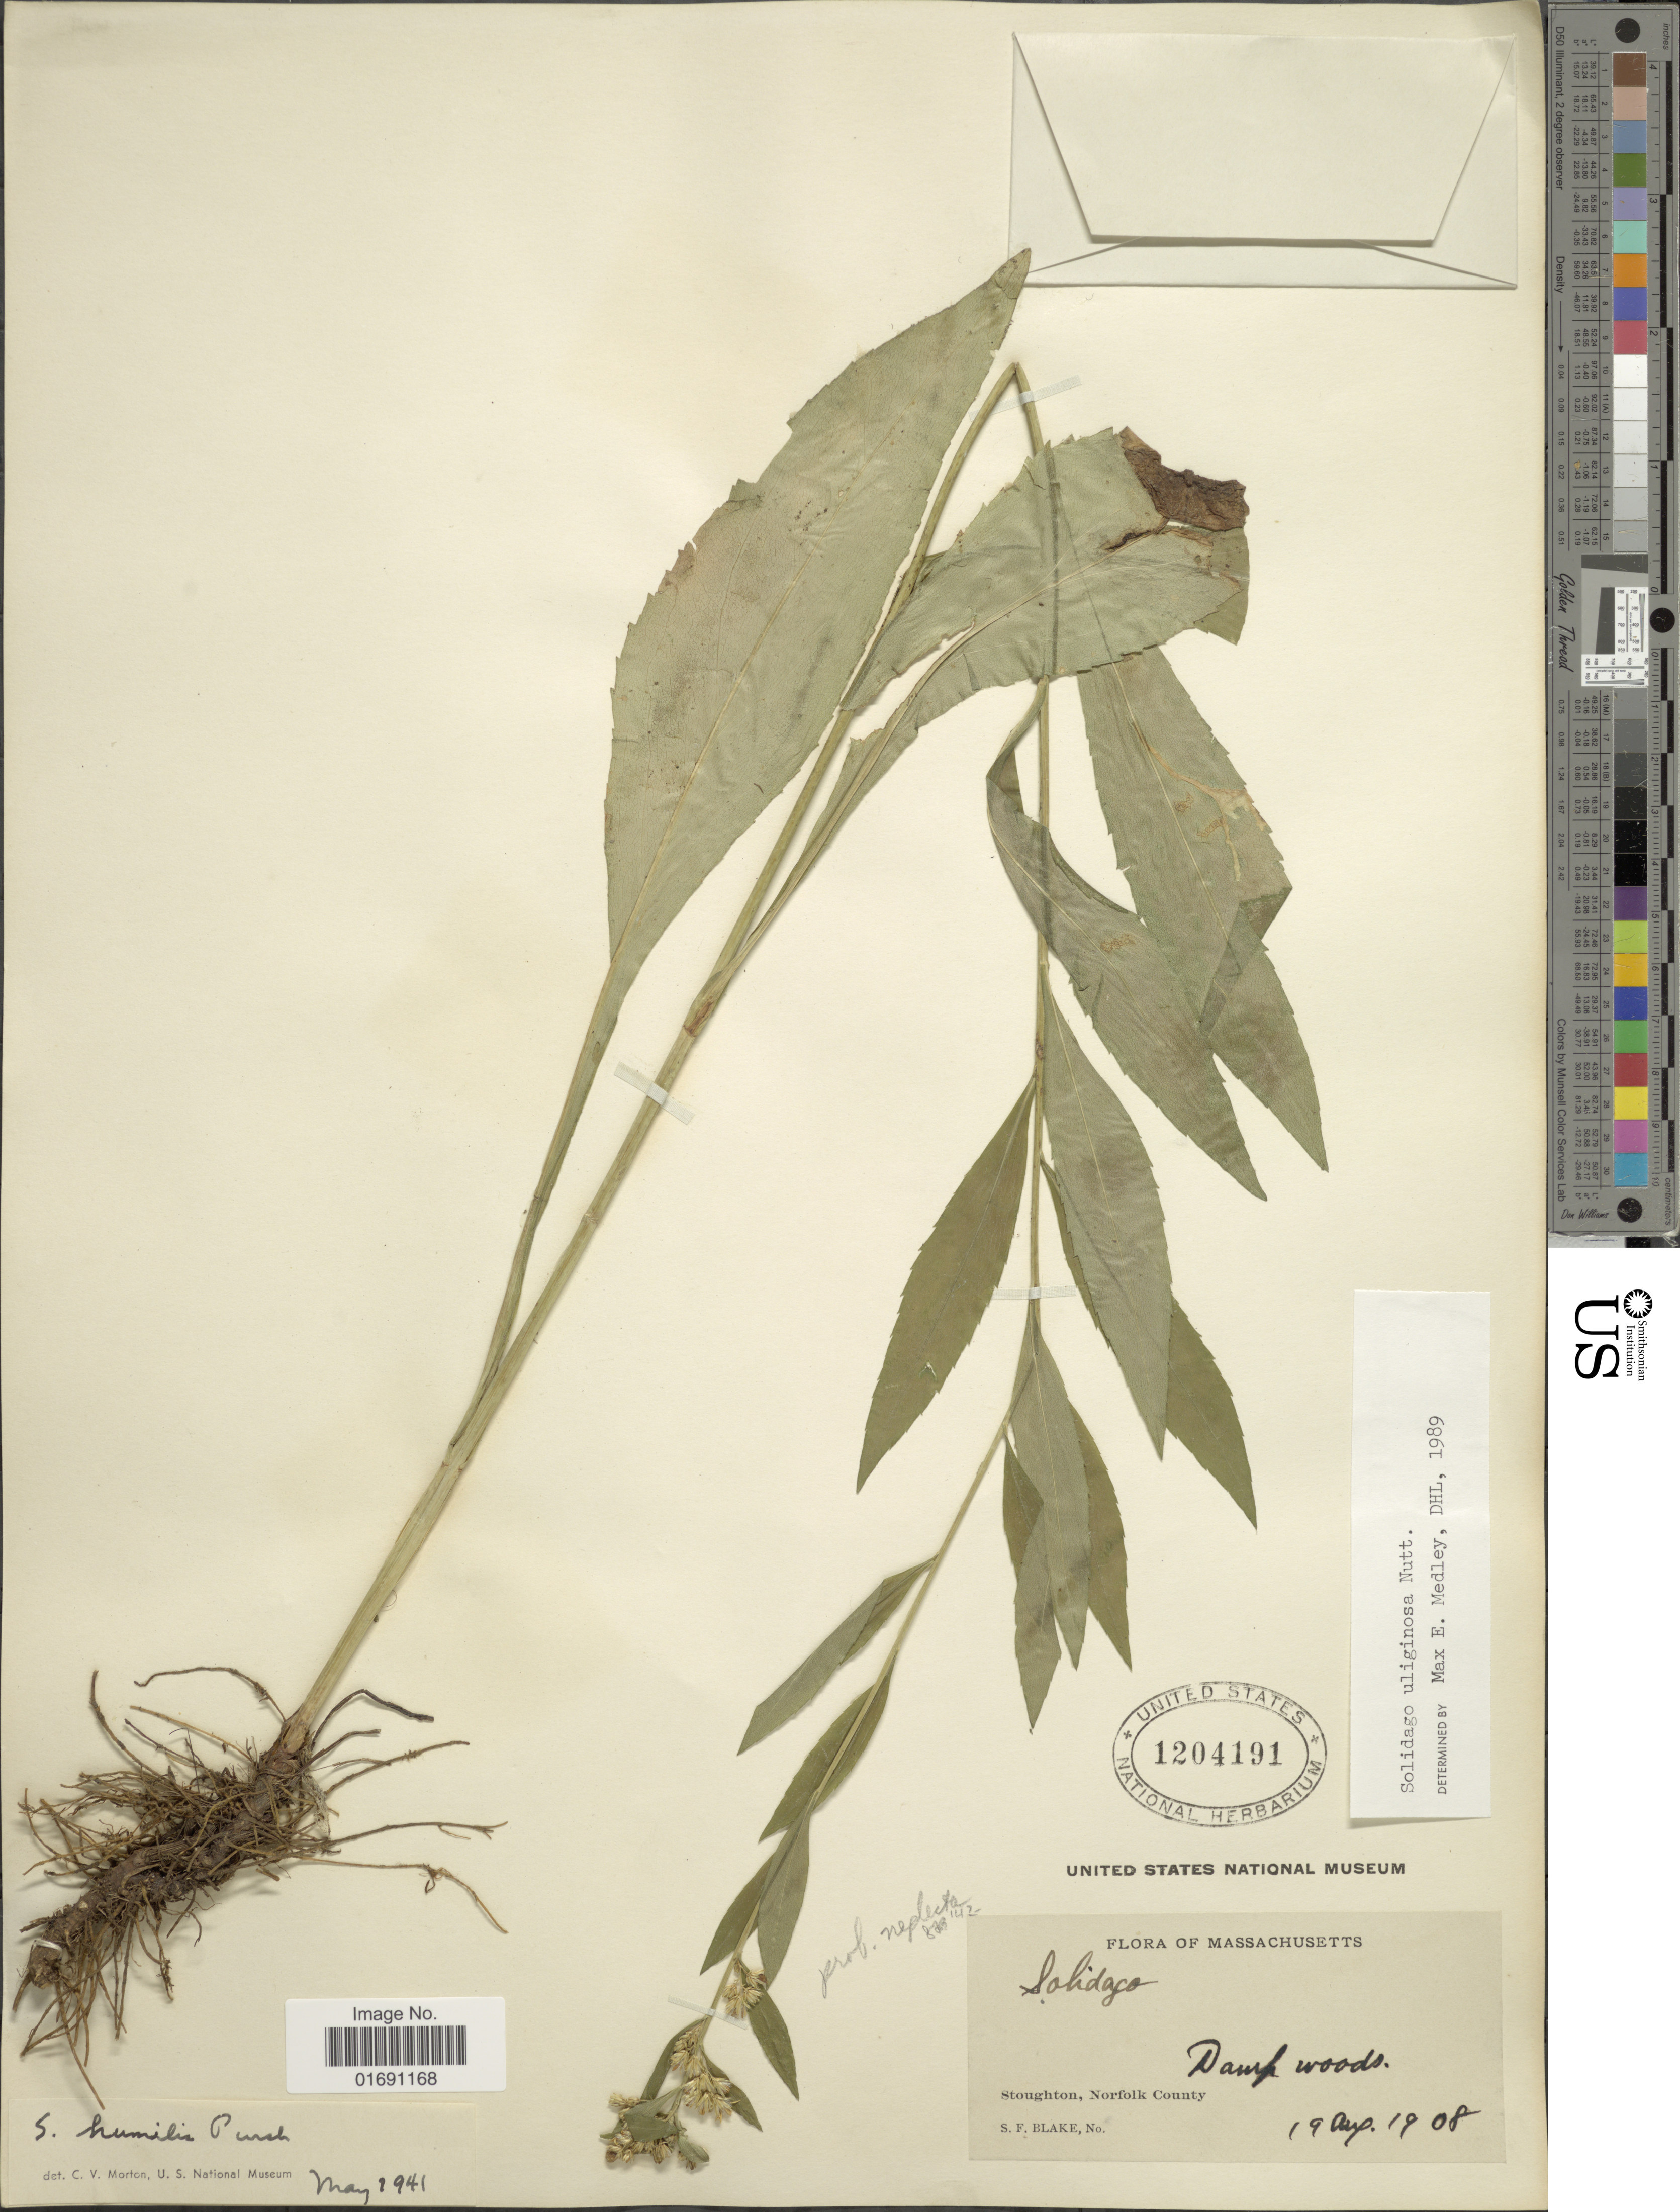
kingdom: Plantae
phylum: Tracheophyta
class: Magnoliopsida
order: Asterales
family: Asteraceae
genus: Solidago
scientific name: Solidago uliginosa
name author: Nutt.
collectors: S. Blake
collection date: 1908-08-19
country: United States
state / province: Massachusetts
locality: Stoughton, Norfolk County, Damp woods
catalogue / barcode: US 1204191